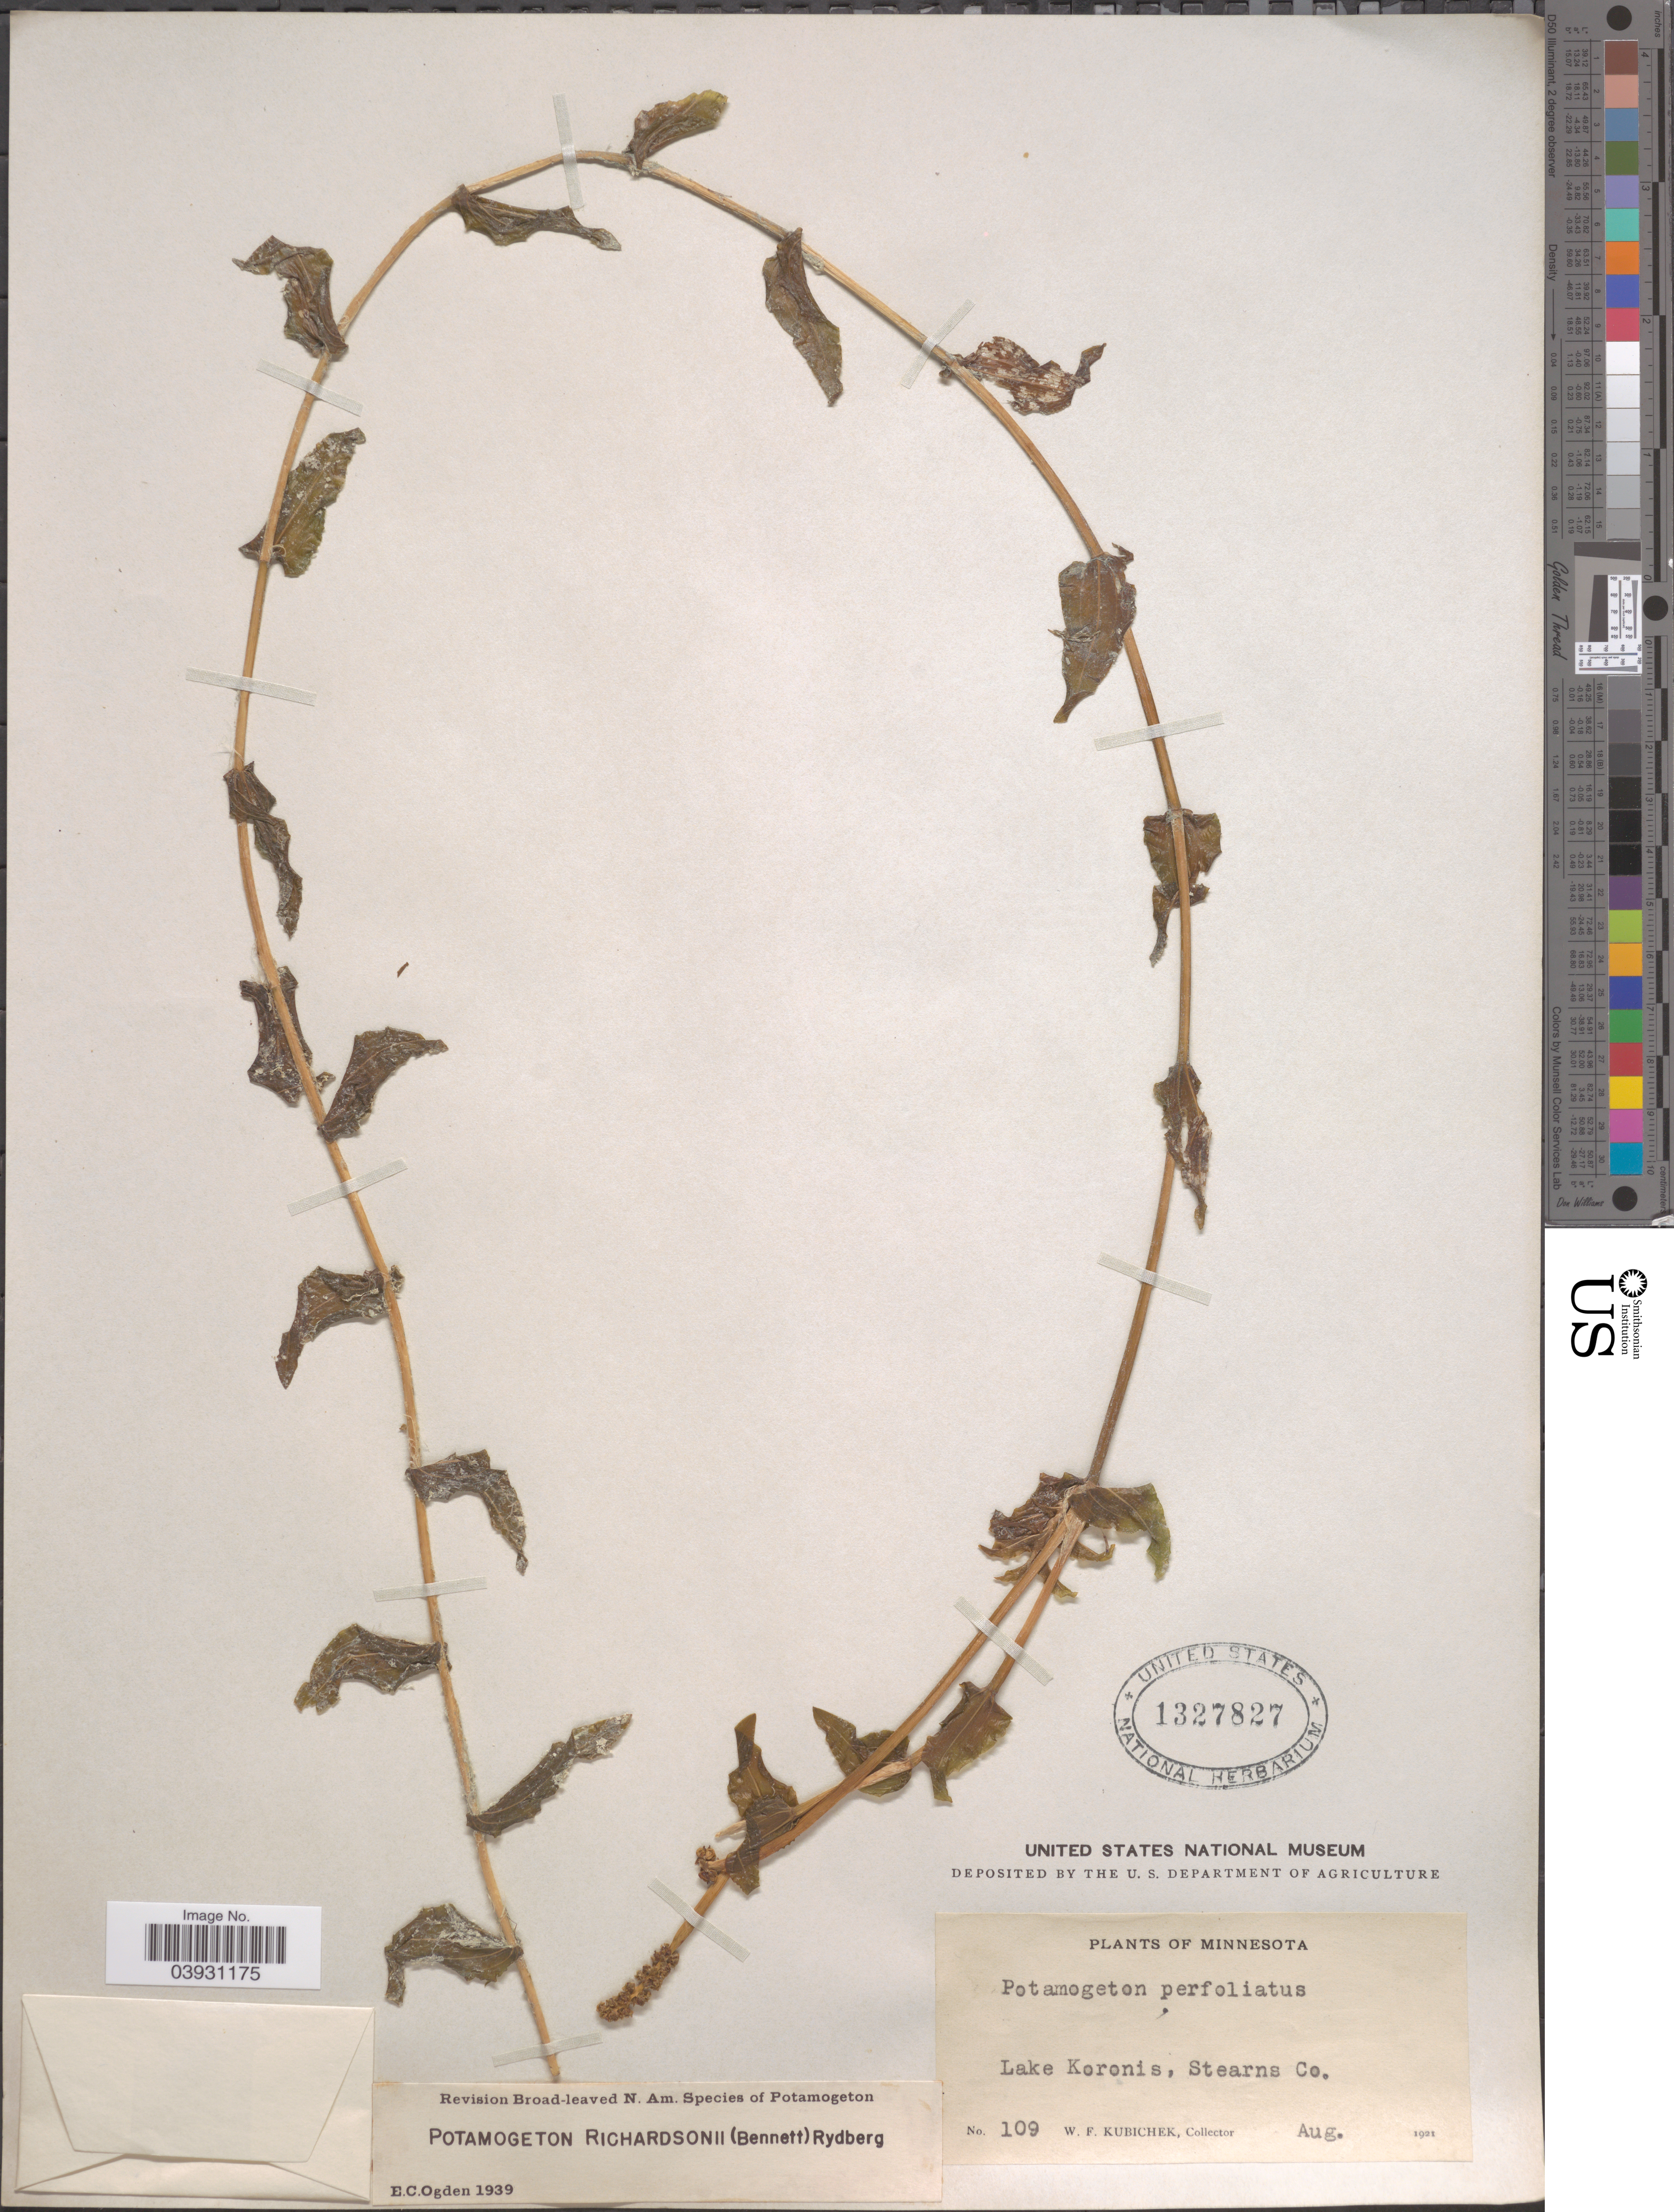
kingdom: Plantae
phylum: Tracheophyta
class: Liliopsida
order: Alismatales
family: Potamogetonaceae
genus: Potamogeton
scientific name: Potamogeton richardsonii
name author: (A.W. Benn.) Rydb.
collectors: W. Kubichek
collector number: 109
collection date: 1921-08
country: United States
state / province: Minnesota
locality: Lake Koronis, Stearns Co.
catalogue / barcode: US 1327827